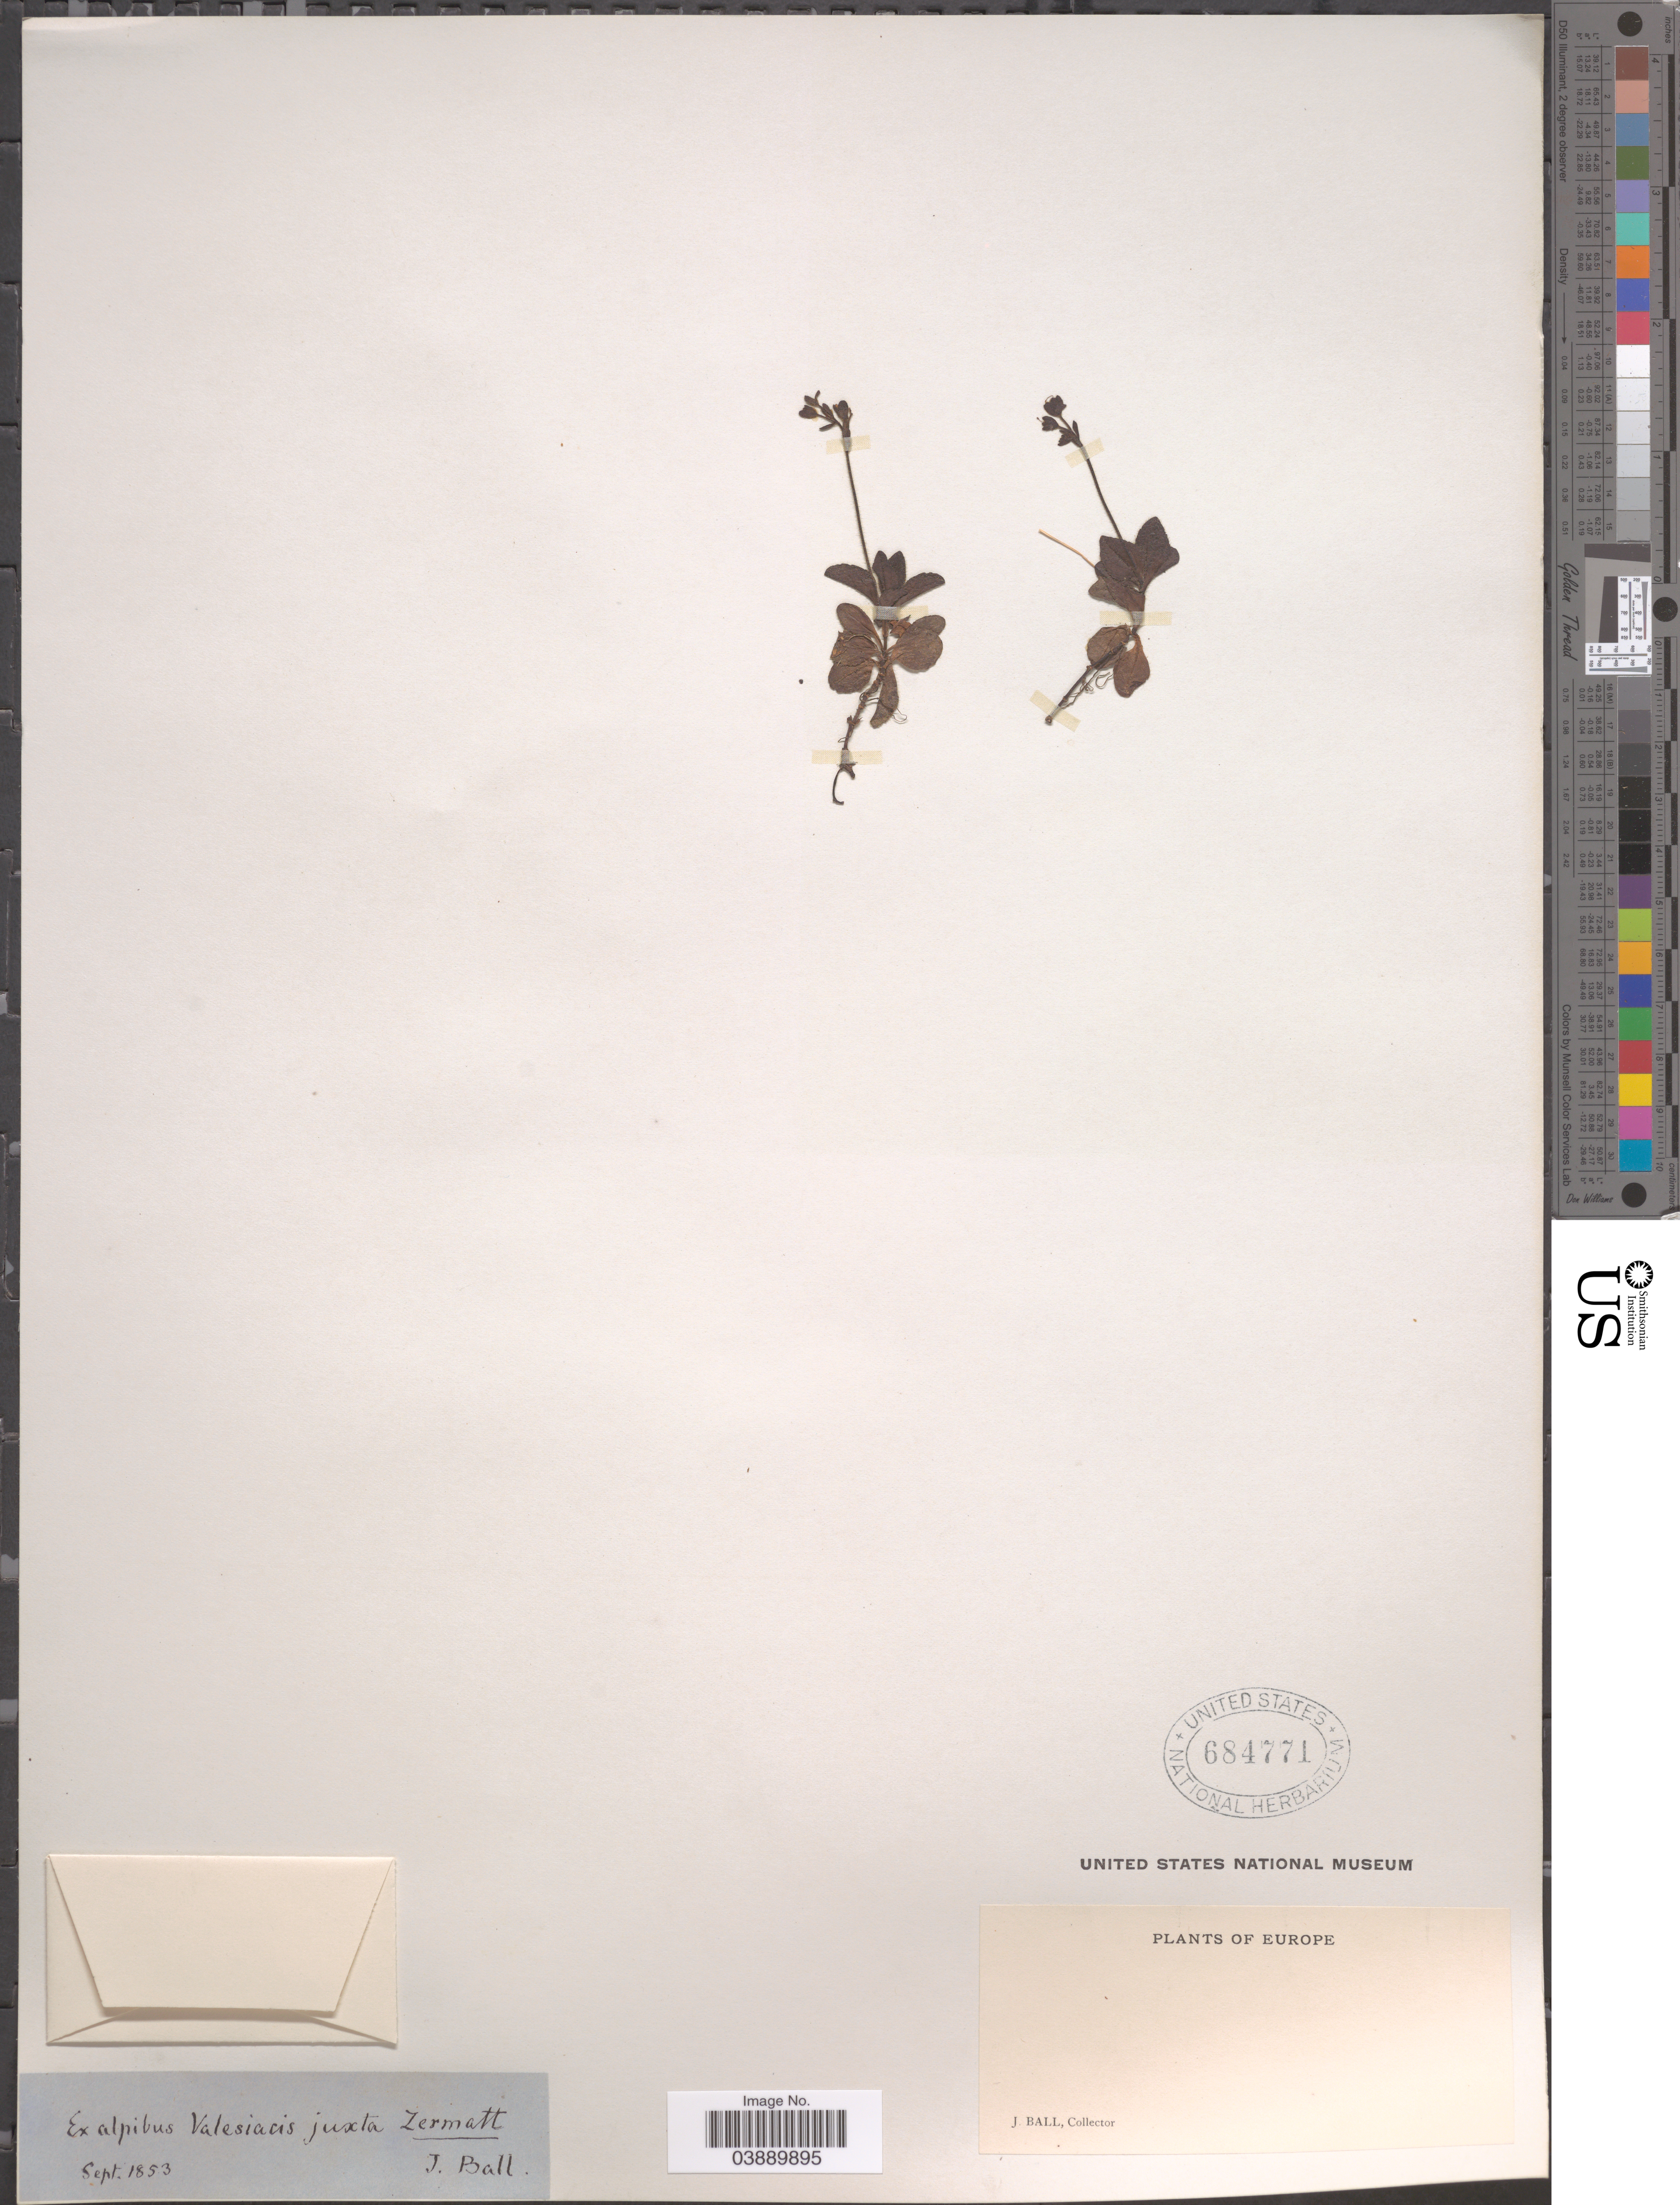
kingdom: Plantae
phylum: Tracheophyta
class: Magnoliopsida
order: Lamiales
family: Plantaginaceae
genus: Veronica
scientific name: Veronica aphylla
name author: L.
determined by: Albach, Dirk C.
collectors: J. Ball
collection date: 1853-09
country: Spain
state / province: Valenciana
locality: Ex alpibus Valesiacis juxta Zermatt.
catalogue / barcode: US 684771